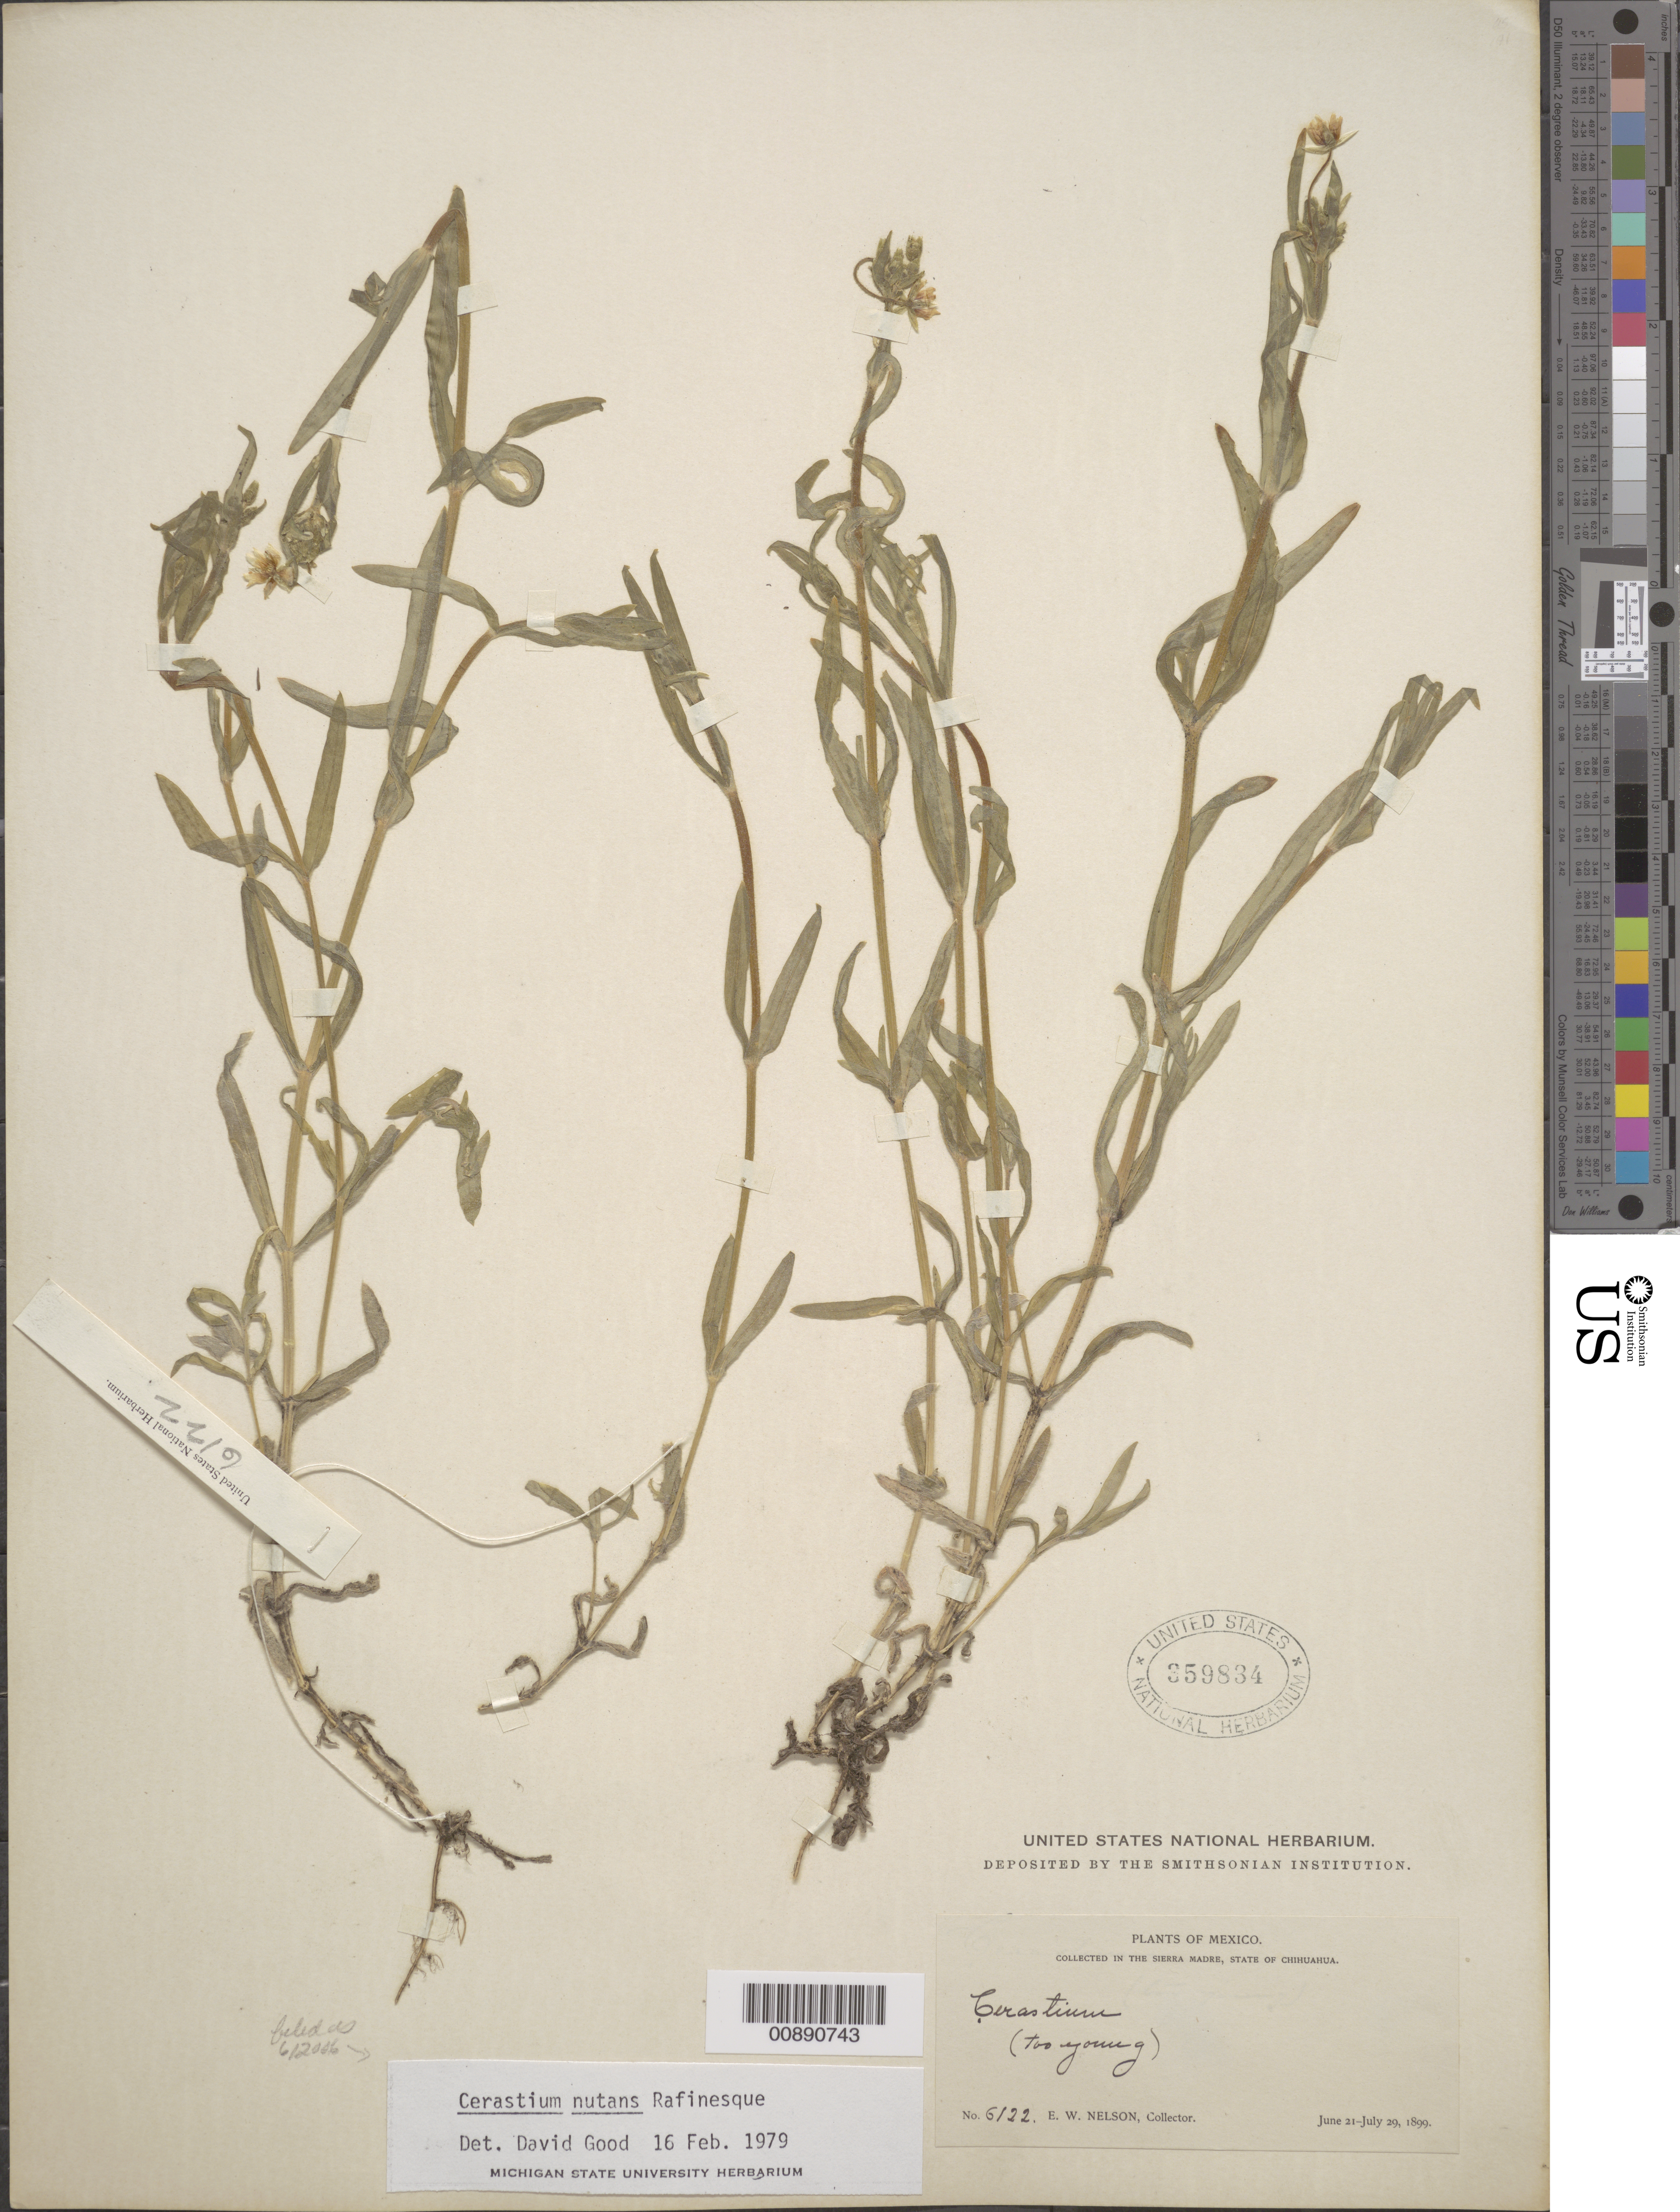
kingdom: Plantae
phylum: Tracheophyta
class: Magnoliopsida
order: Caryophyllales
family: Caryophyllaceae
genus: Cerastium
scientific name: Cerastium nutans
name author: Raf.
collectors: E. W. Nelson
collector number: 6122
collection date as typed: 21 Jun 1899 to 29 Jul 1899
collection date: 1899-06-21/1899-07-29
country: Mexico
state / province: Chihuahua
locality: Sierra Madre, Chihuahua.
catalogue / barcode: US 359834